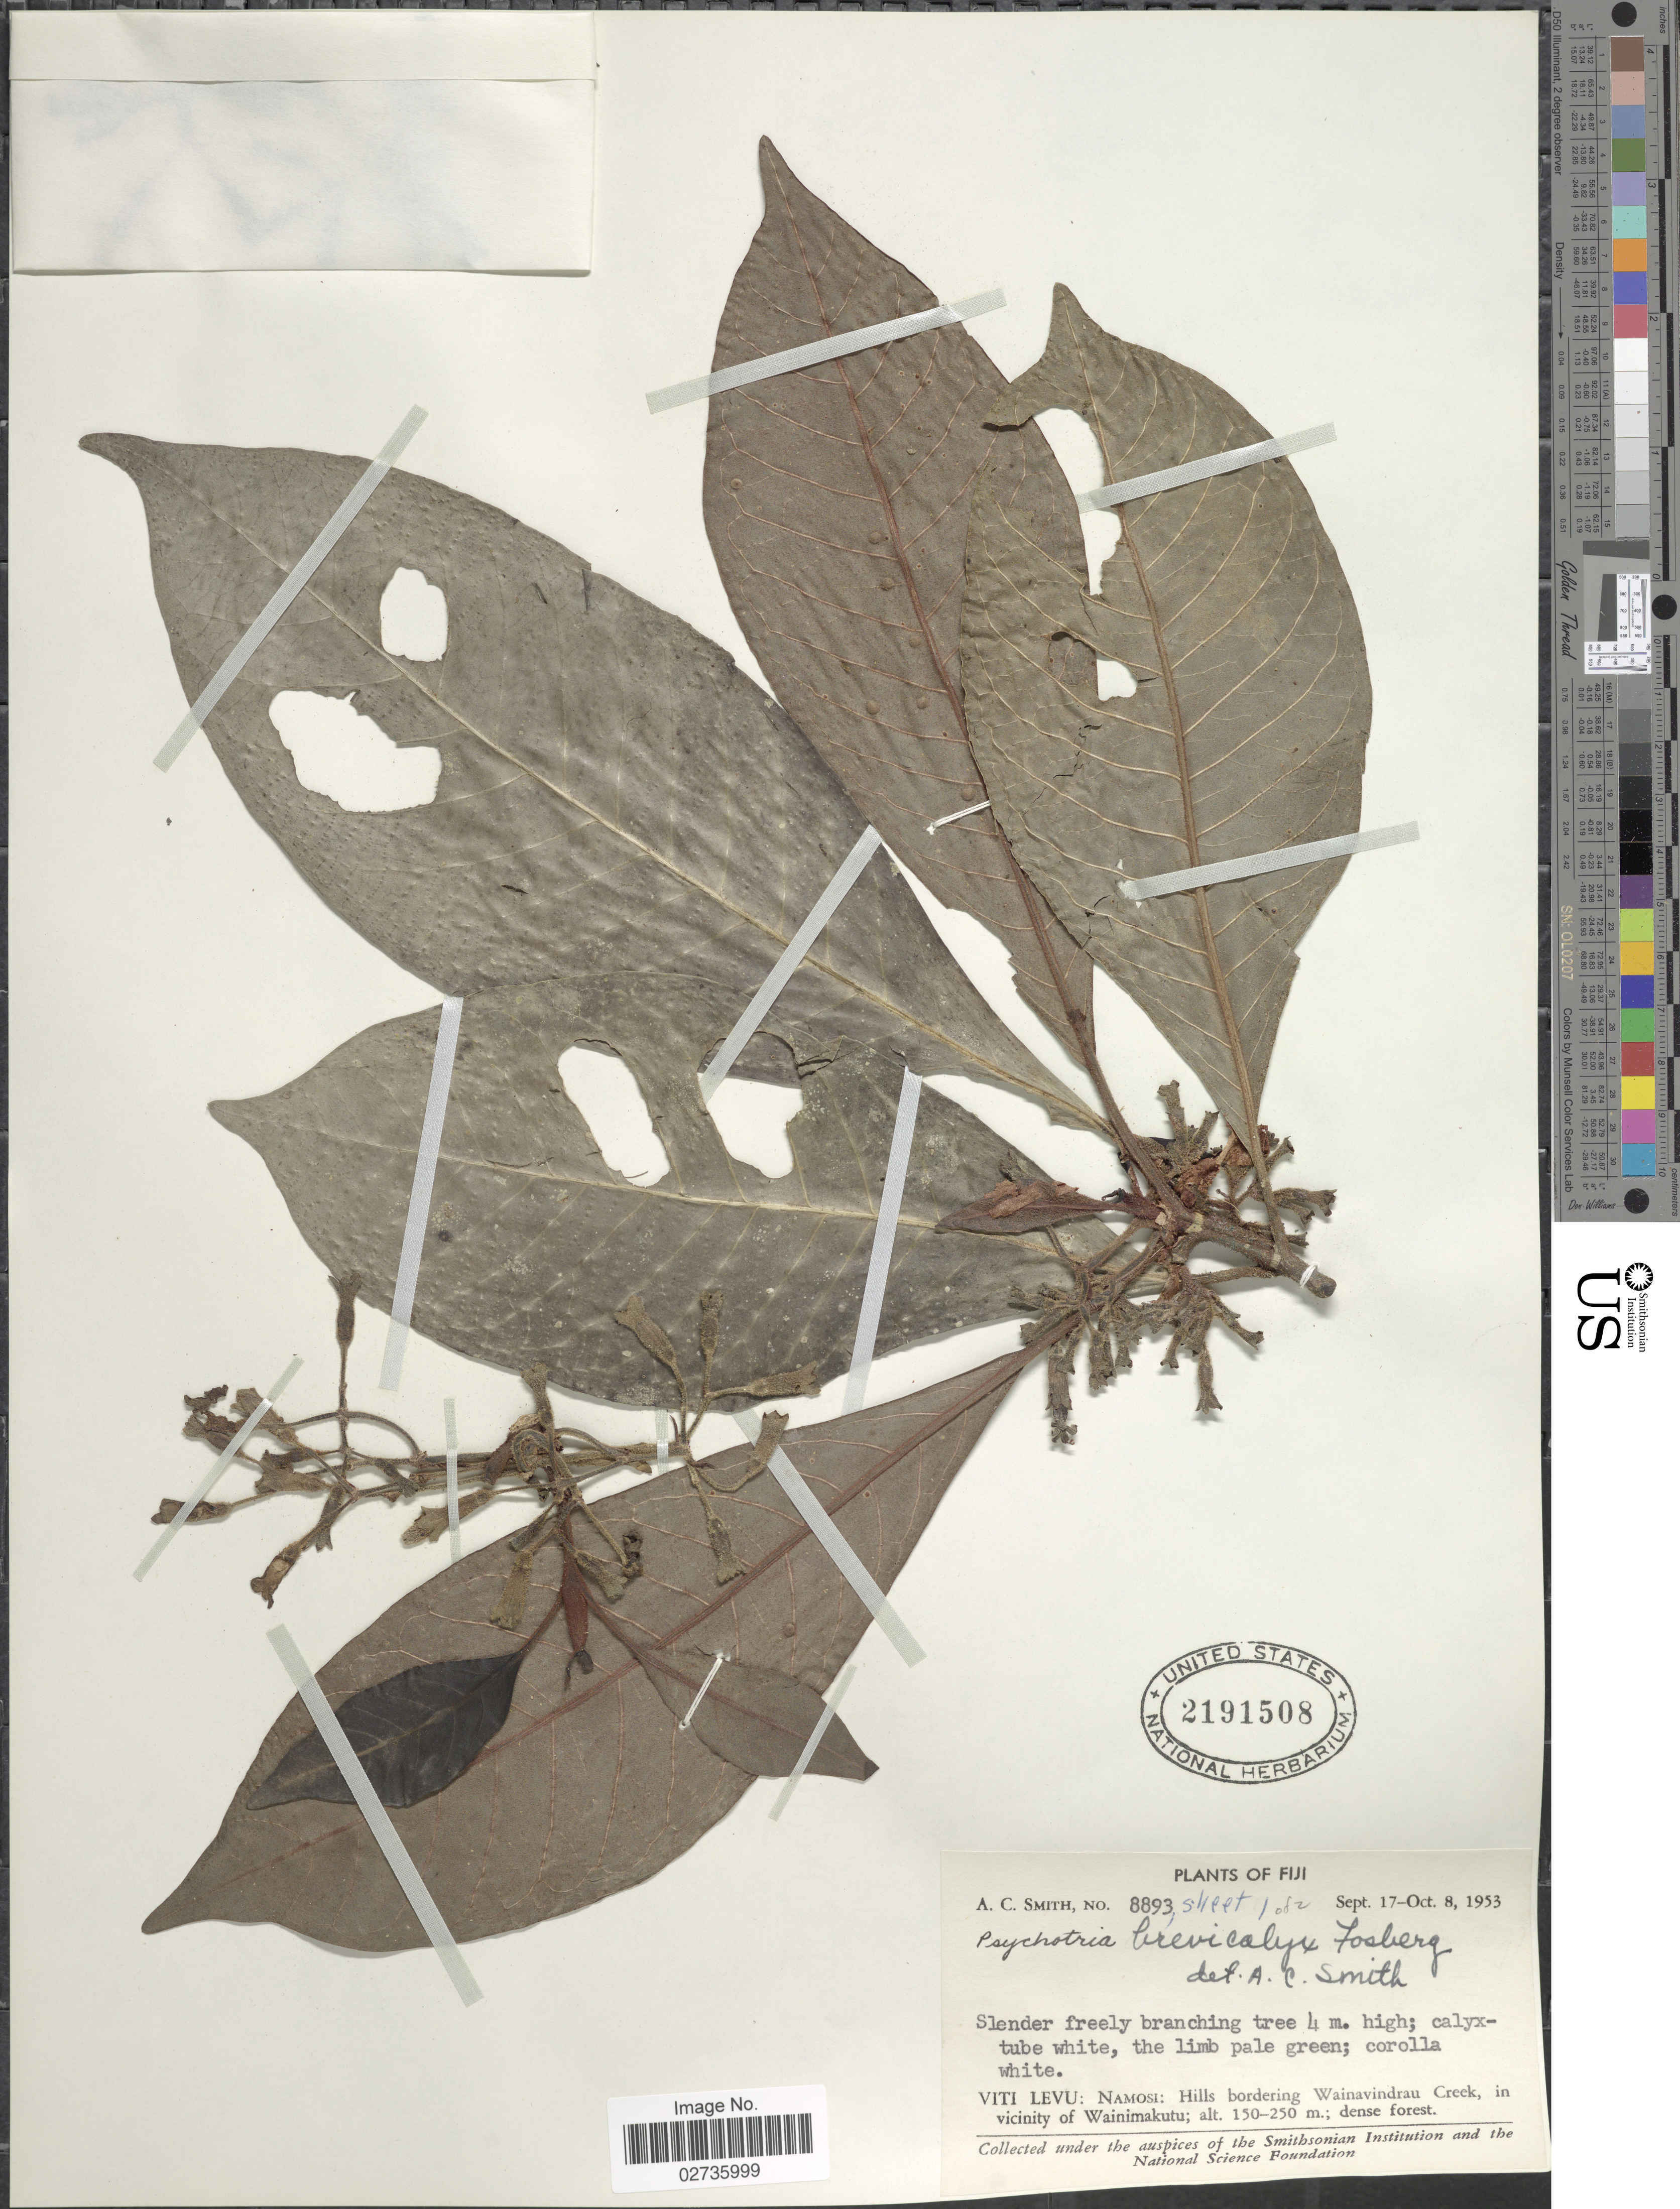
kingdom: Plantae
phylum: Tracheophyta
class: Magnoliopsida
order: Gentianales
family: Rubiaceae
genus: Psychotria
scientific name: Psychotria brevicalyx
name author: Fosberg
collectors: A. C. Smith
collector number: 8893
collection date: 1953-09-17/1953-10-08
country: Fiji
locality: Viti Levu: Namosi: Hills bordering Wainavindrau Creek, in vicinity of Wainimakutu.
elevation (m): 150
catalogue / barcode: US 2191508